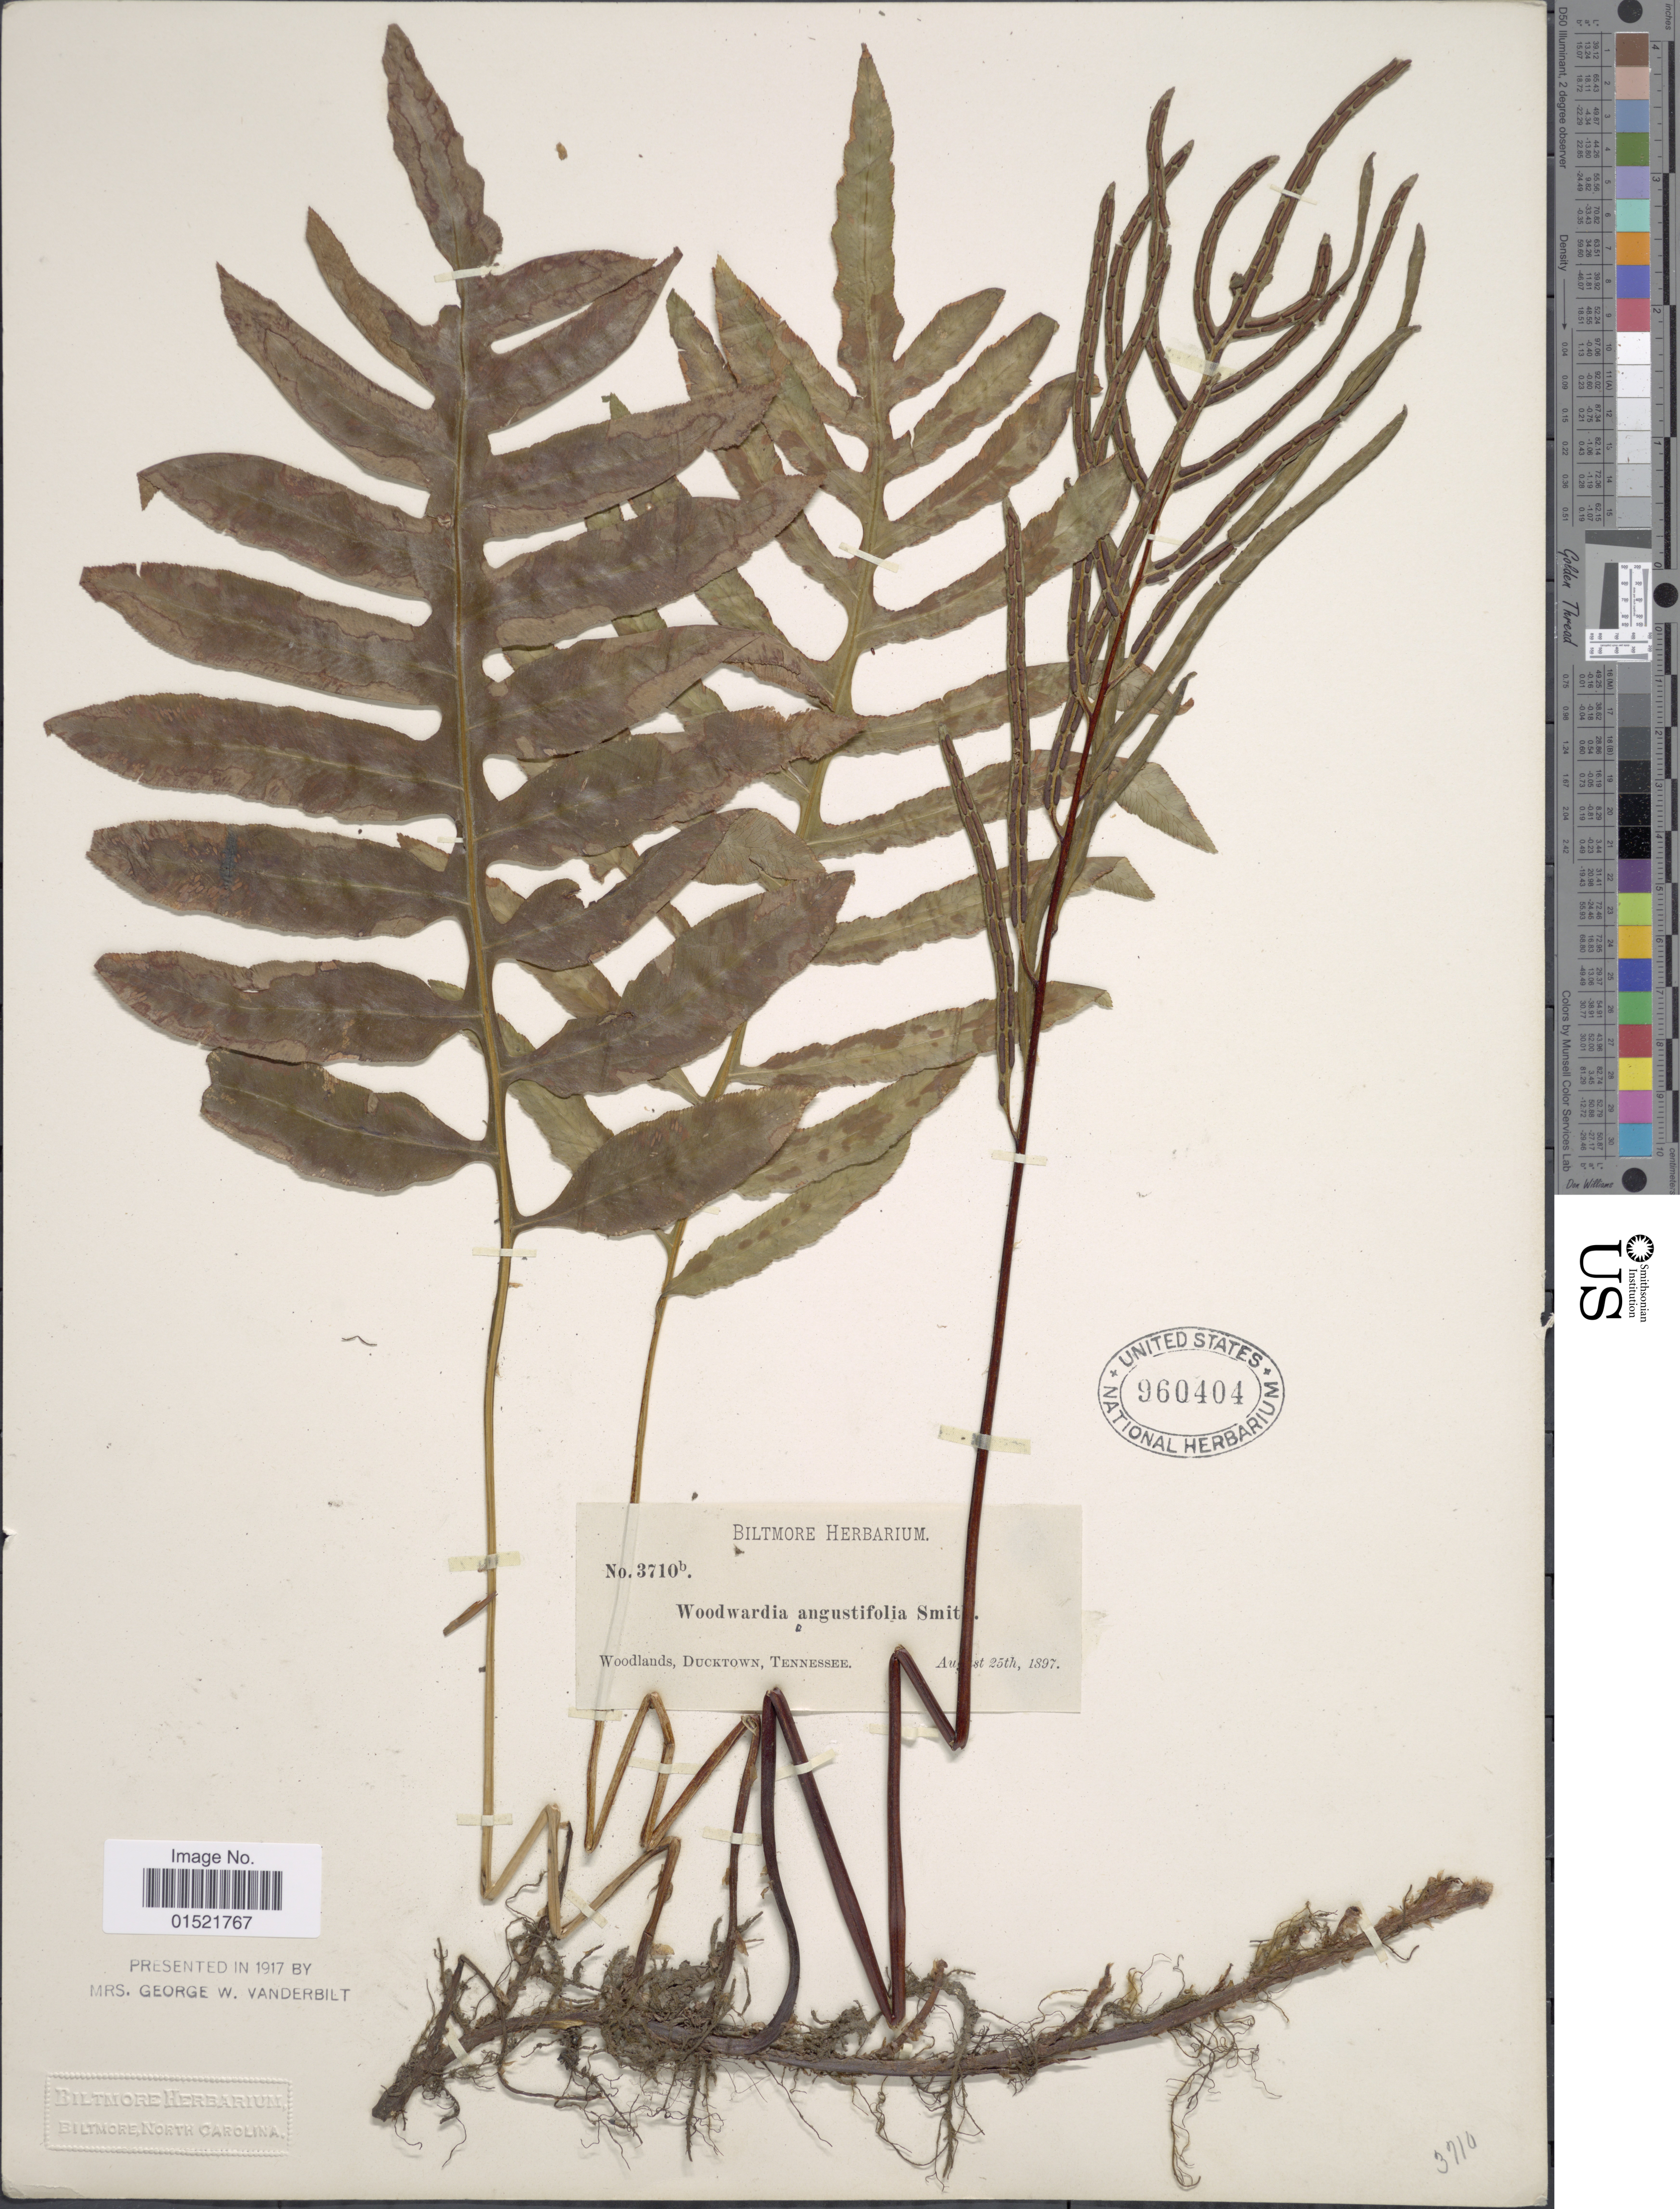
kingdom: Plantae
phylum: Tracheophyta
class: Polypodiopsida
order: Polypodiales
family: Blechnaceae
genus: Woodwardia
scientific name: Woodwardia areolata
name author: (L.) T. Moore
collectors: ex herb. Biltmore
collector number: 3710b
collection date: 1897-08-25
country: United States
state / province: Tennessee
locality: Woodlands, Ducktown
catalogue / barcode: US 960404